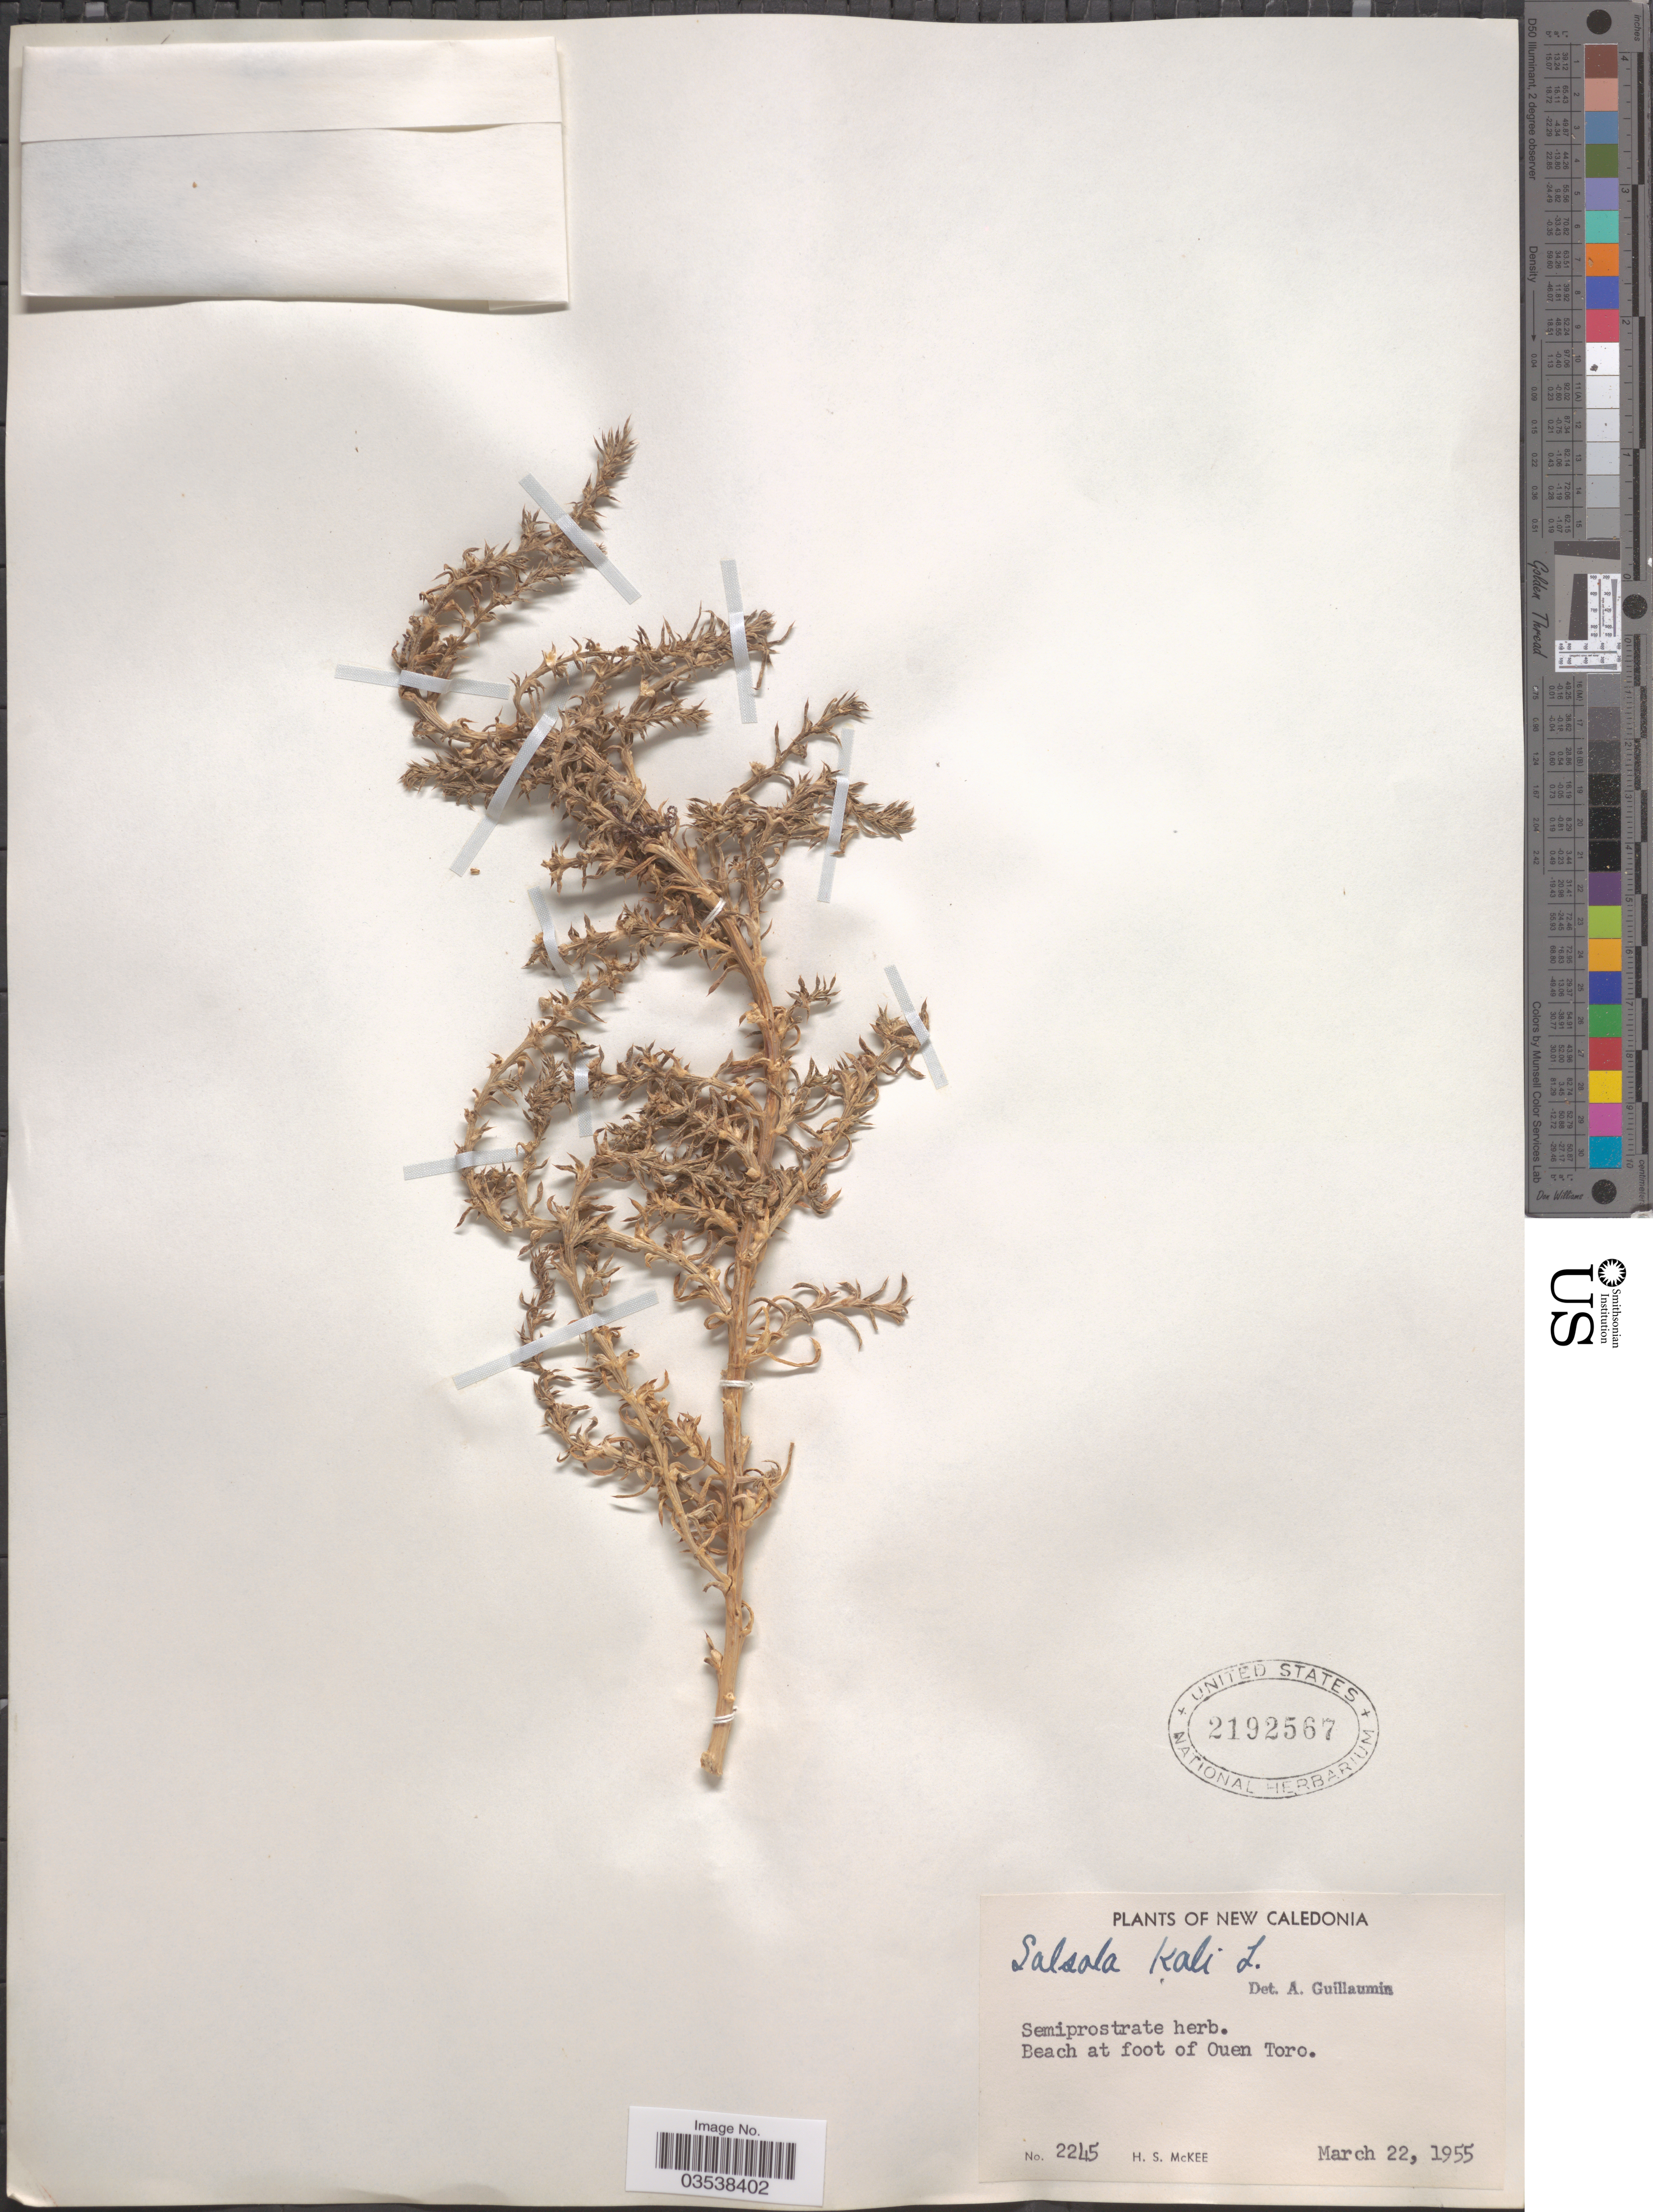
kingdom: Plantae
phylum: Tracheophyta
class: Magnoliopsida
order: Caryophyllales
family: Amaranthaceae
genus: Salsola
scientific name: Salsola kali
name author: L.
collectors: H. S. McKee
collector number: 2245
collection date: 1955-03-22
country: New Caledonia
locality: Beach at foot of Ouen Toro.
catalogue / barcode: US 2192567